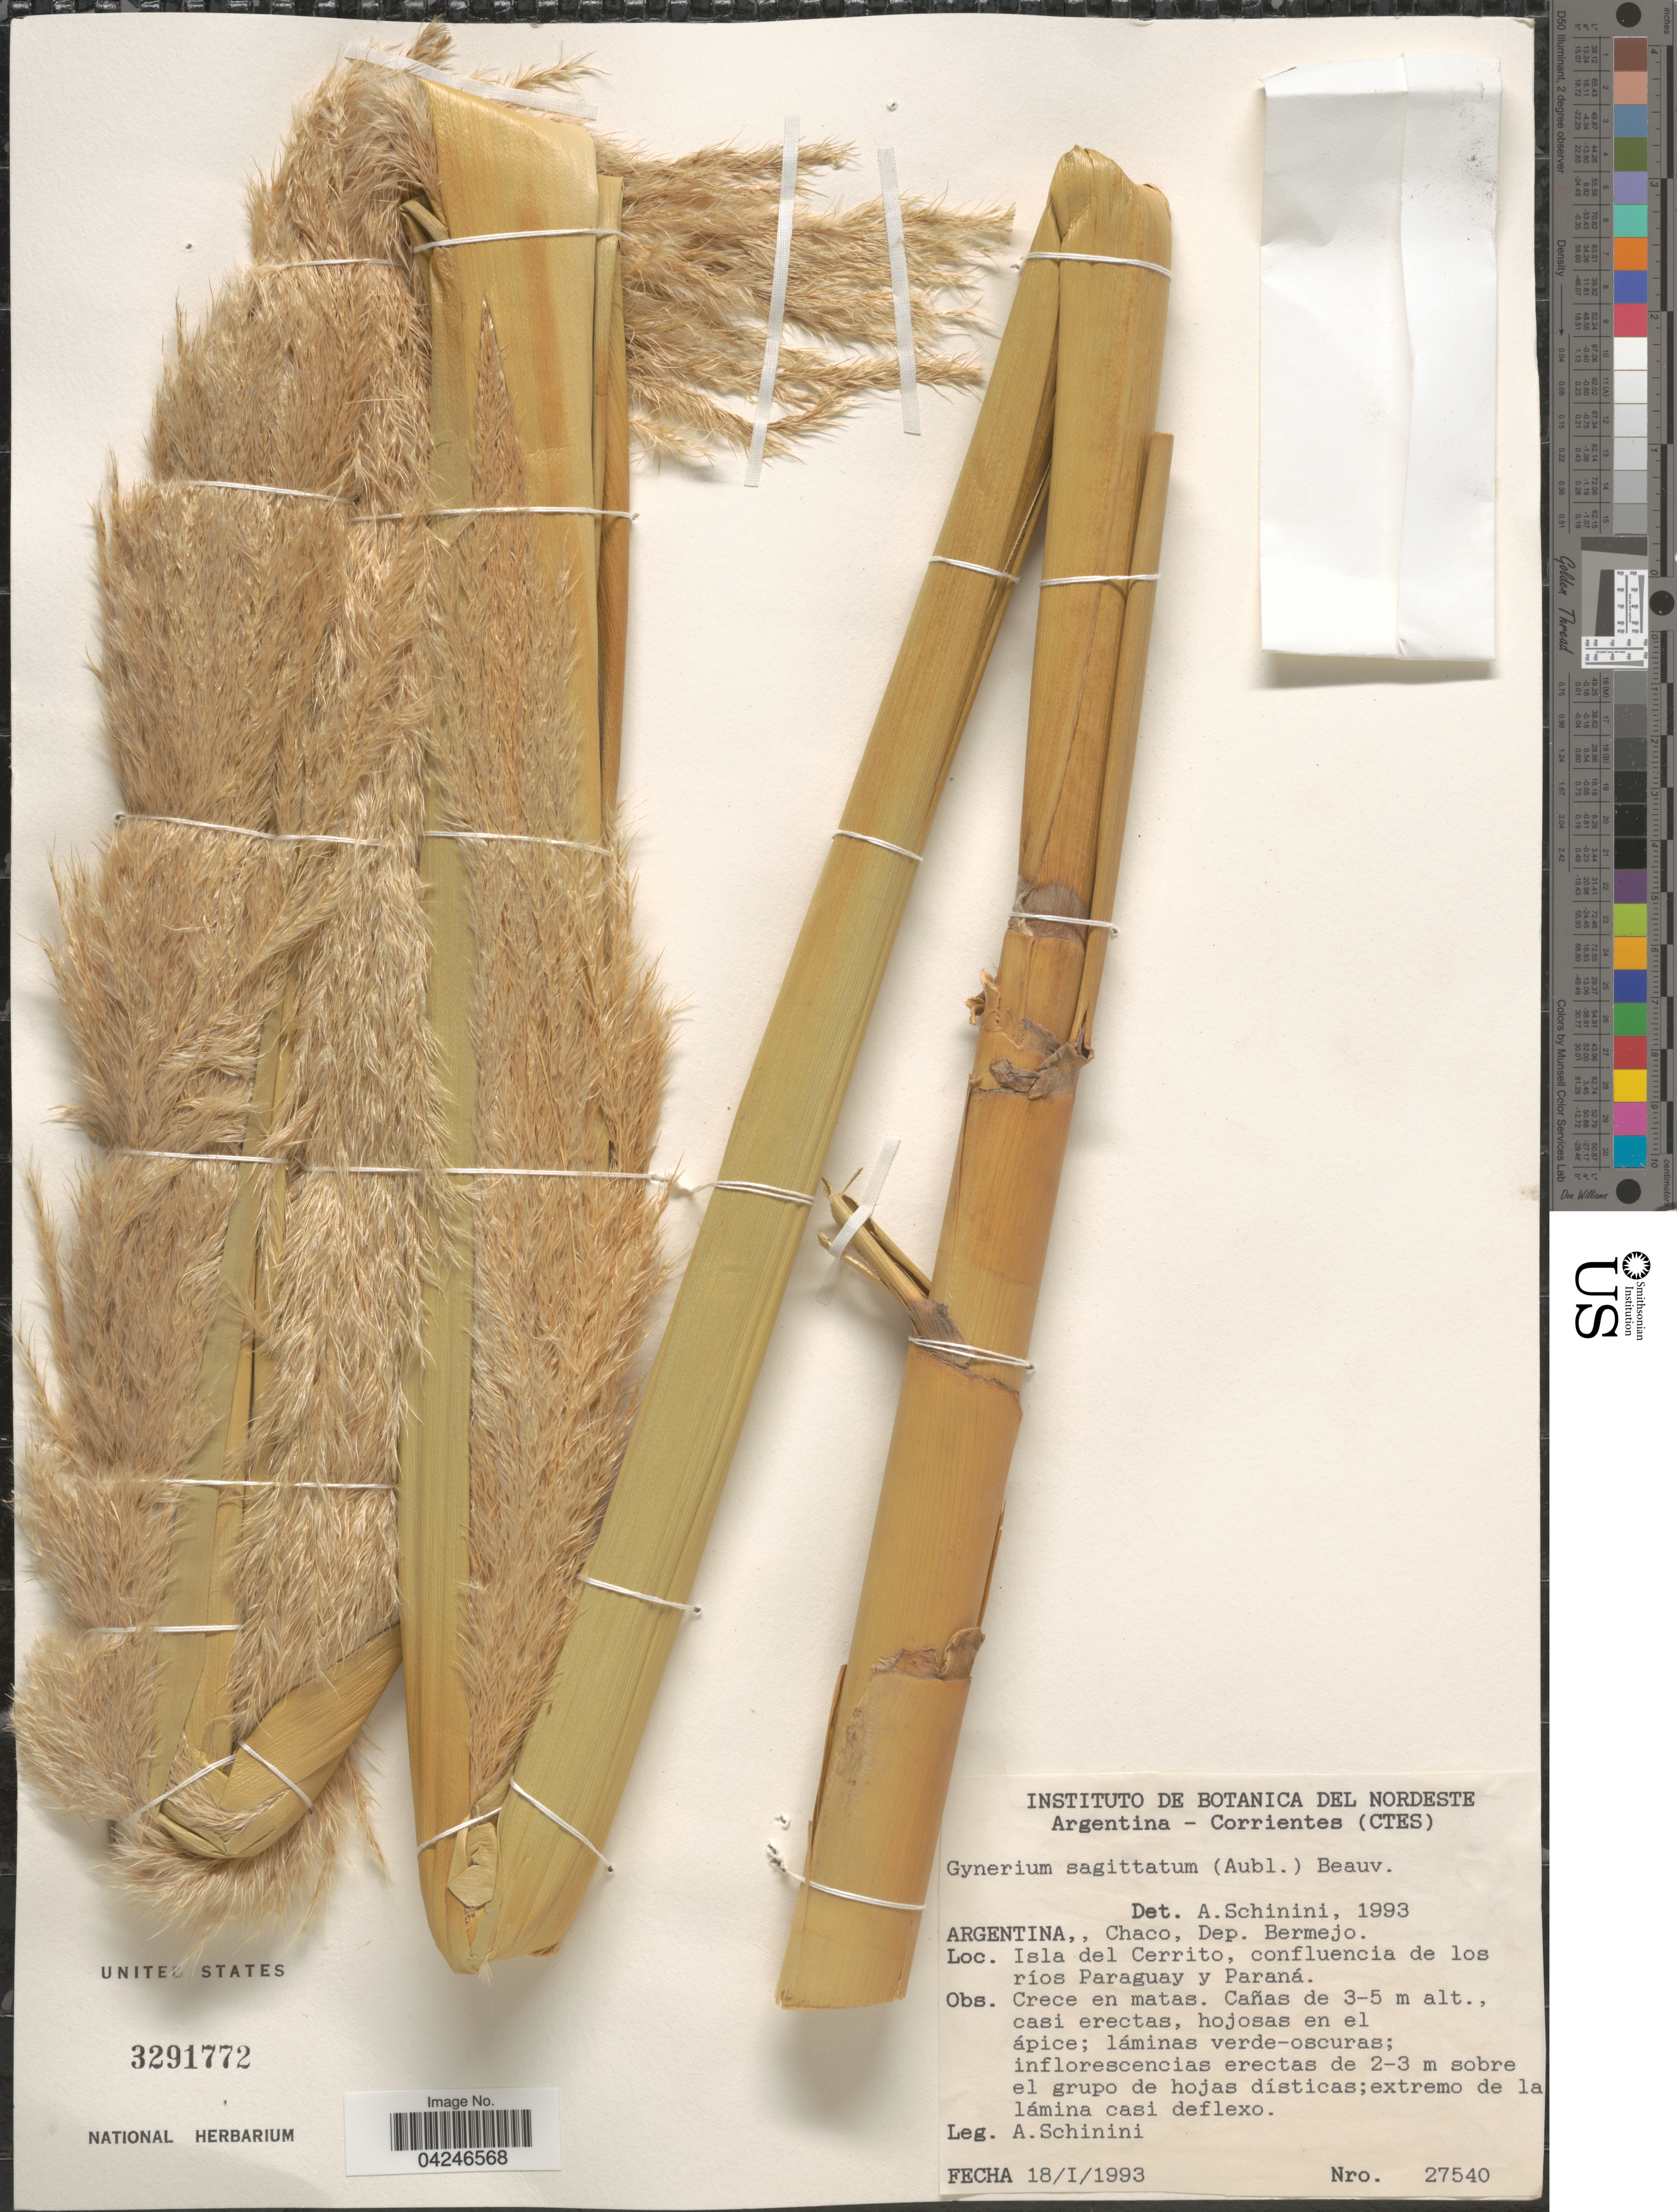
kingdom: Plantae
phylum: Tracheophyta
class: Liliopsida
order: Poales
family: Poaceae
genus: Gynerium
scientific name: Gynerium sagittatum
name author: (Aubl.) P. Beauv.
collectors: A. Schinini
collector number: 27540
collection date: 1993-01-18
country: Argentina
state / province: Chaco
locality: Dep. Bermejo. Isla del Cerrito, confluencia de los ríos Paraguay y Paraná.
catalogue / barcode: US 3291772